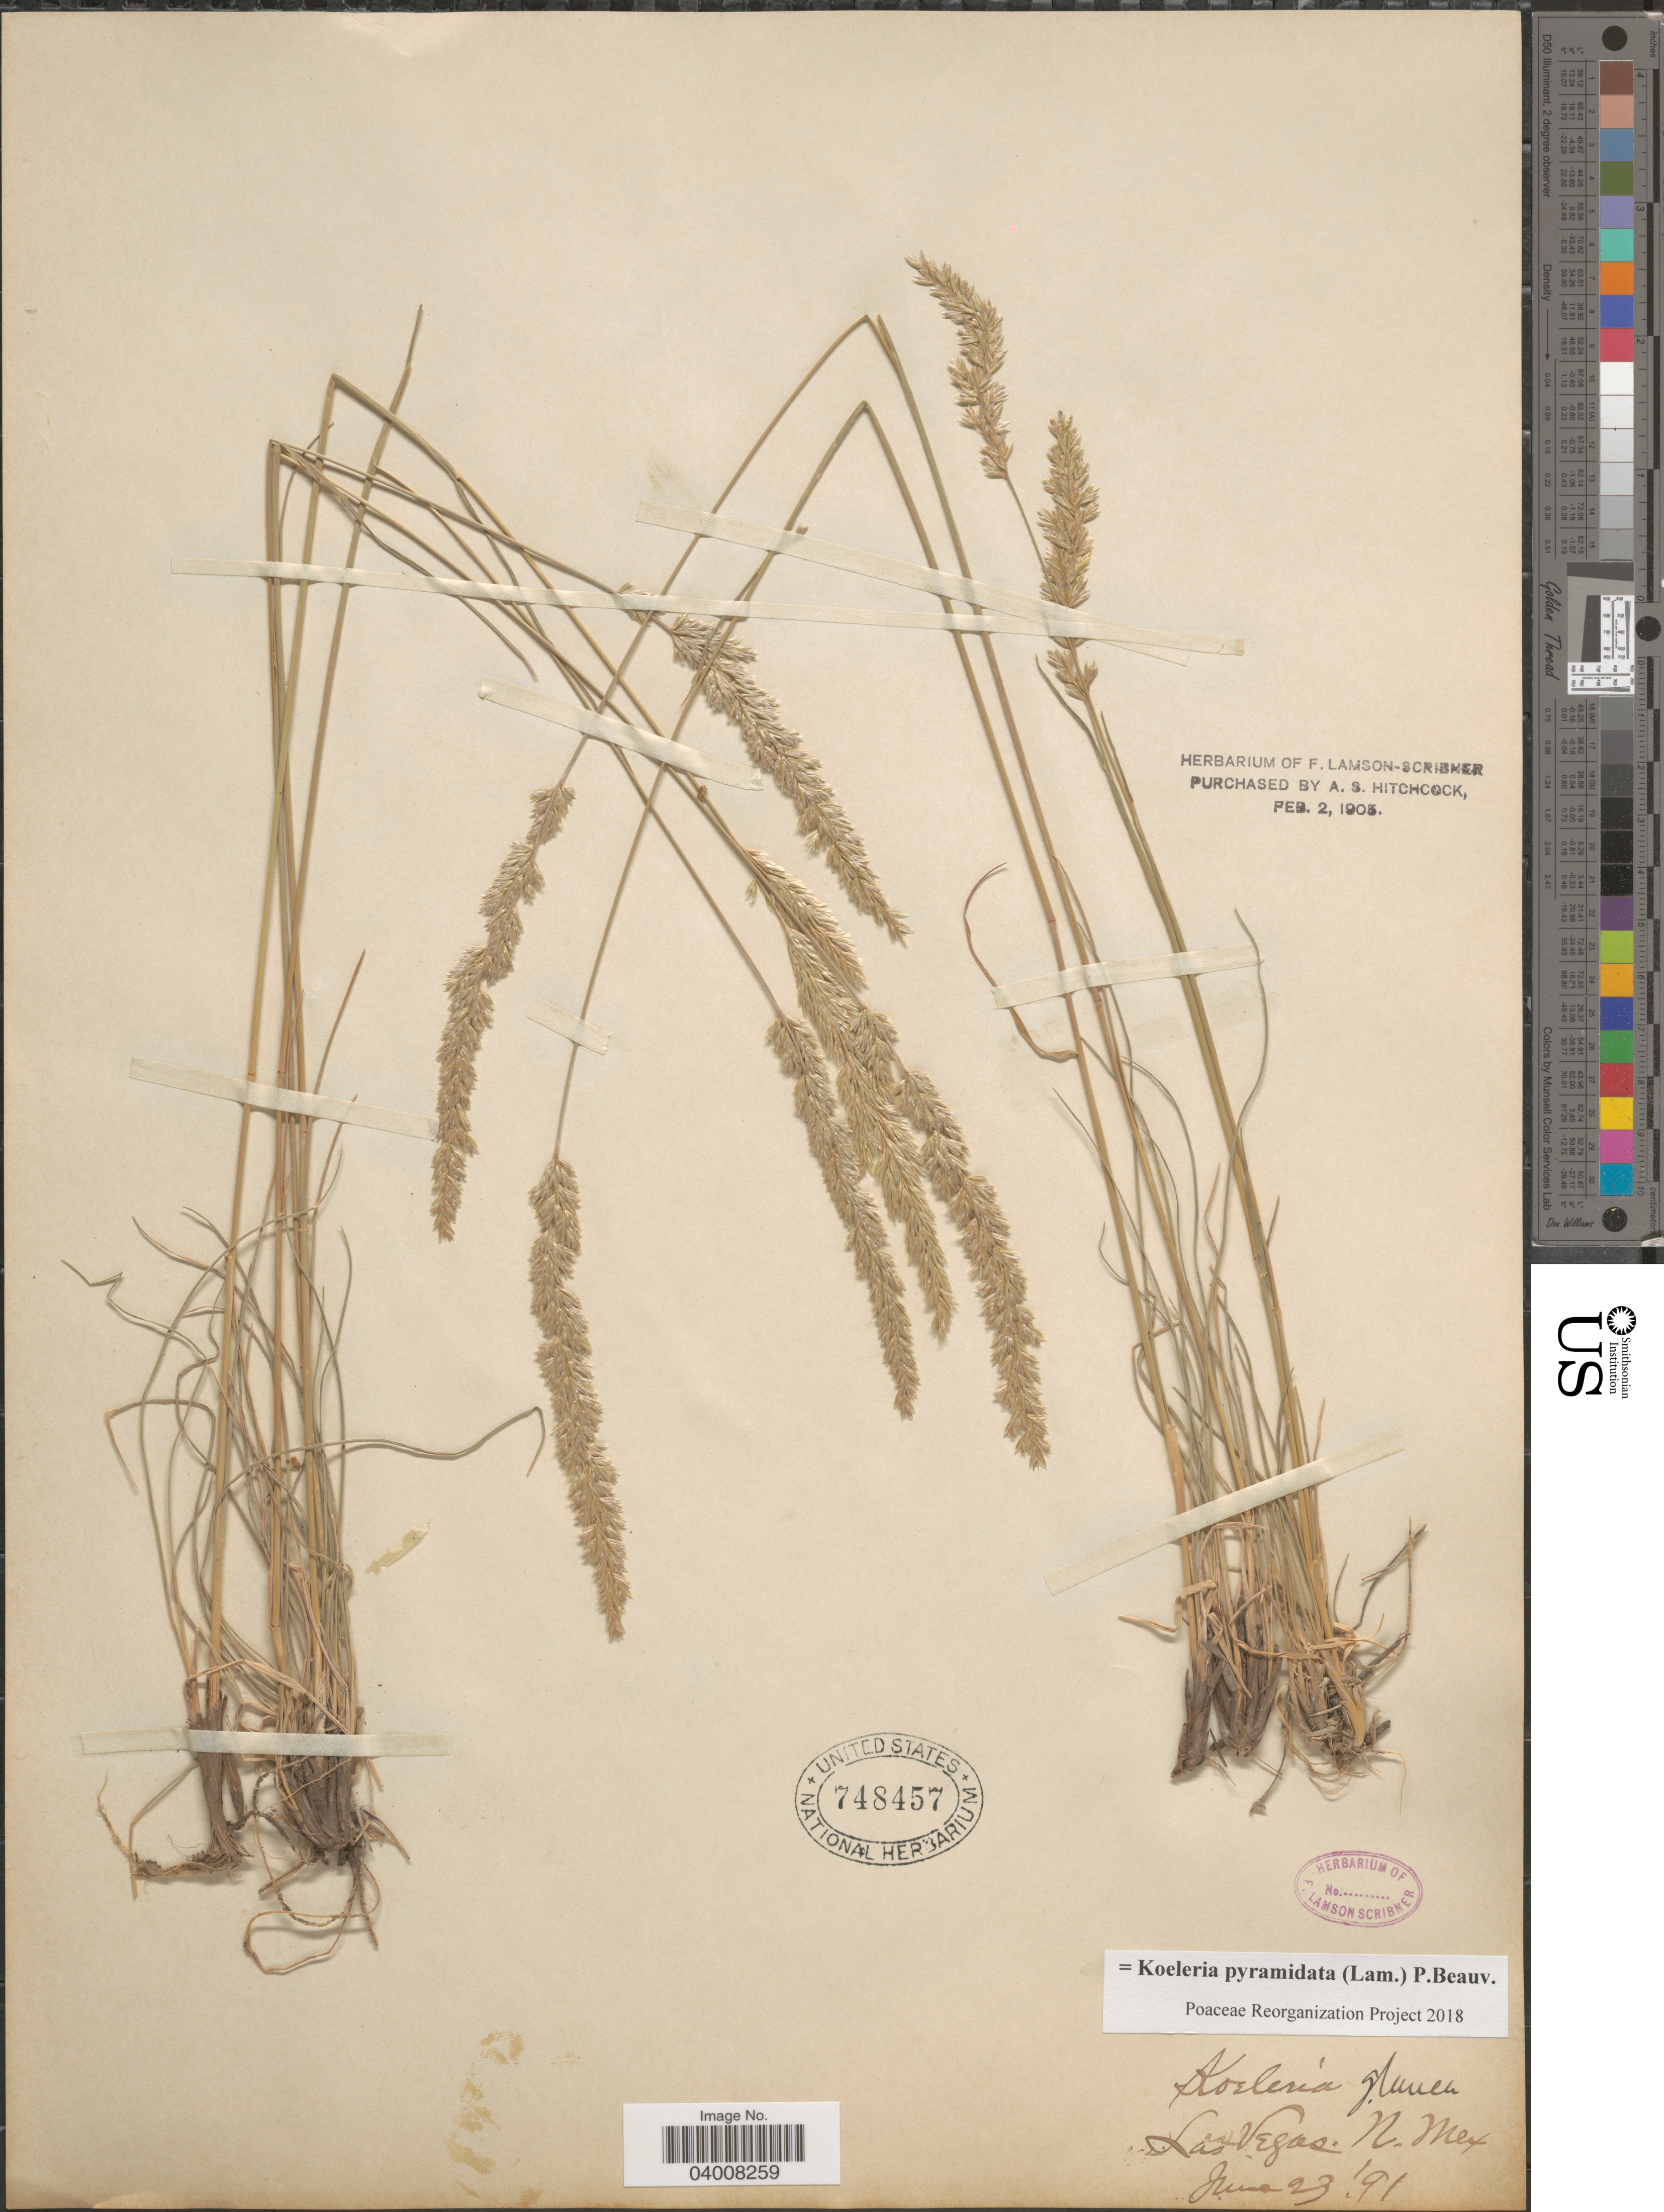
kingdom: Plantae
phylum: Tracheophyta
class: Liliopsida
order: Poales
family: Poaceae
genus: Koeleria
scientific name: Koeleria pyramidata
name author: (Lam.) P. Beauv.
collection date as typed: Transcribed d/m/y: 23/6/91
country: United States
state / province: New Mexico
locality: Las Vegas.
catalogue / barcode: US 748457